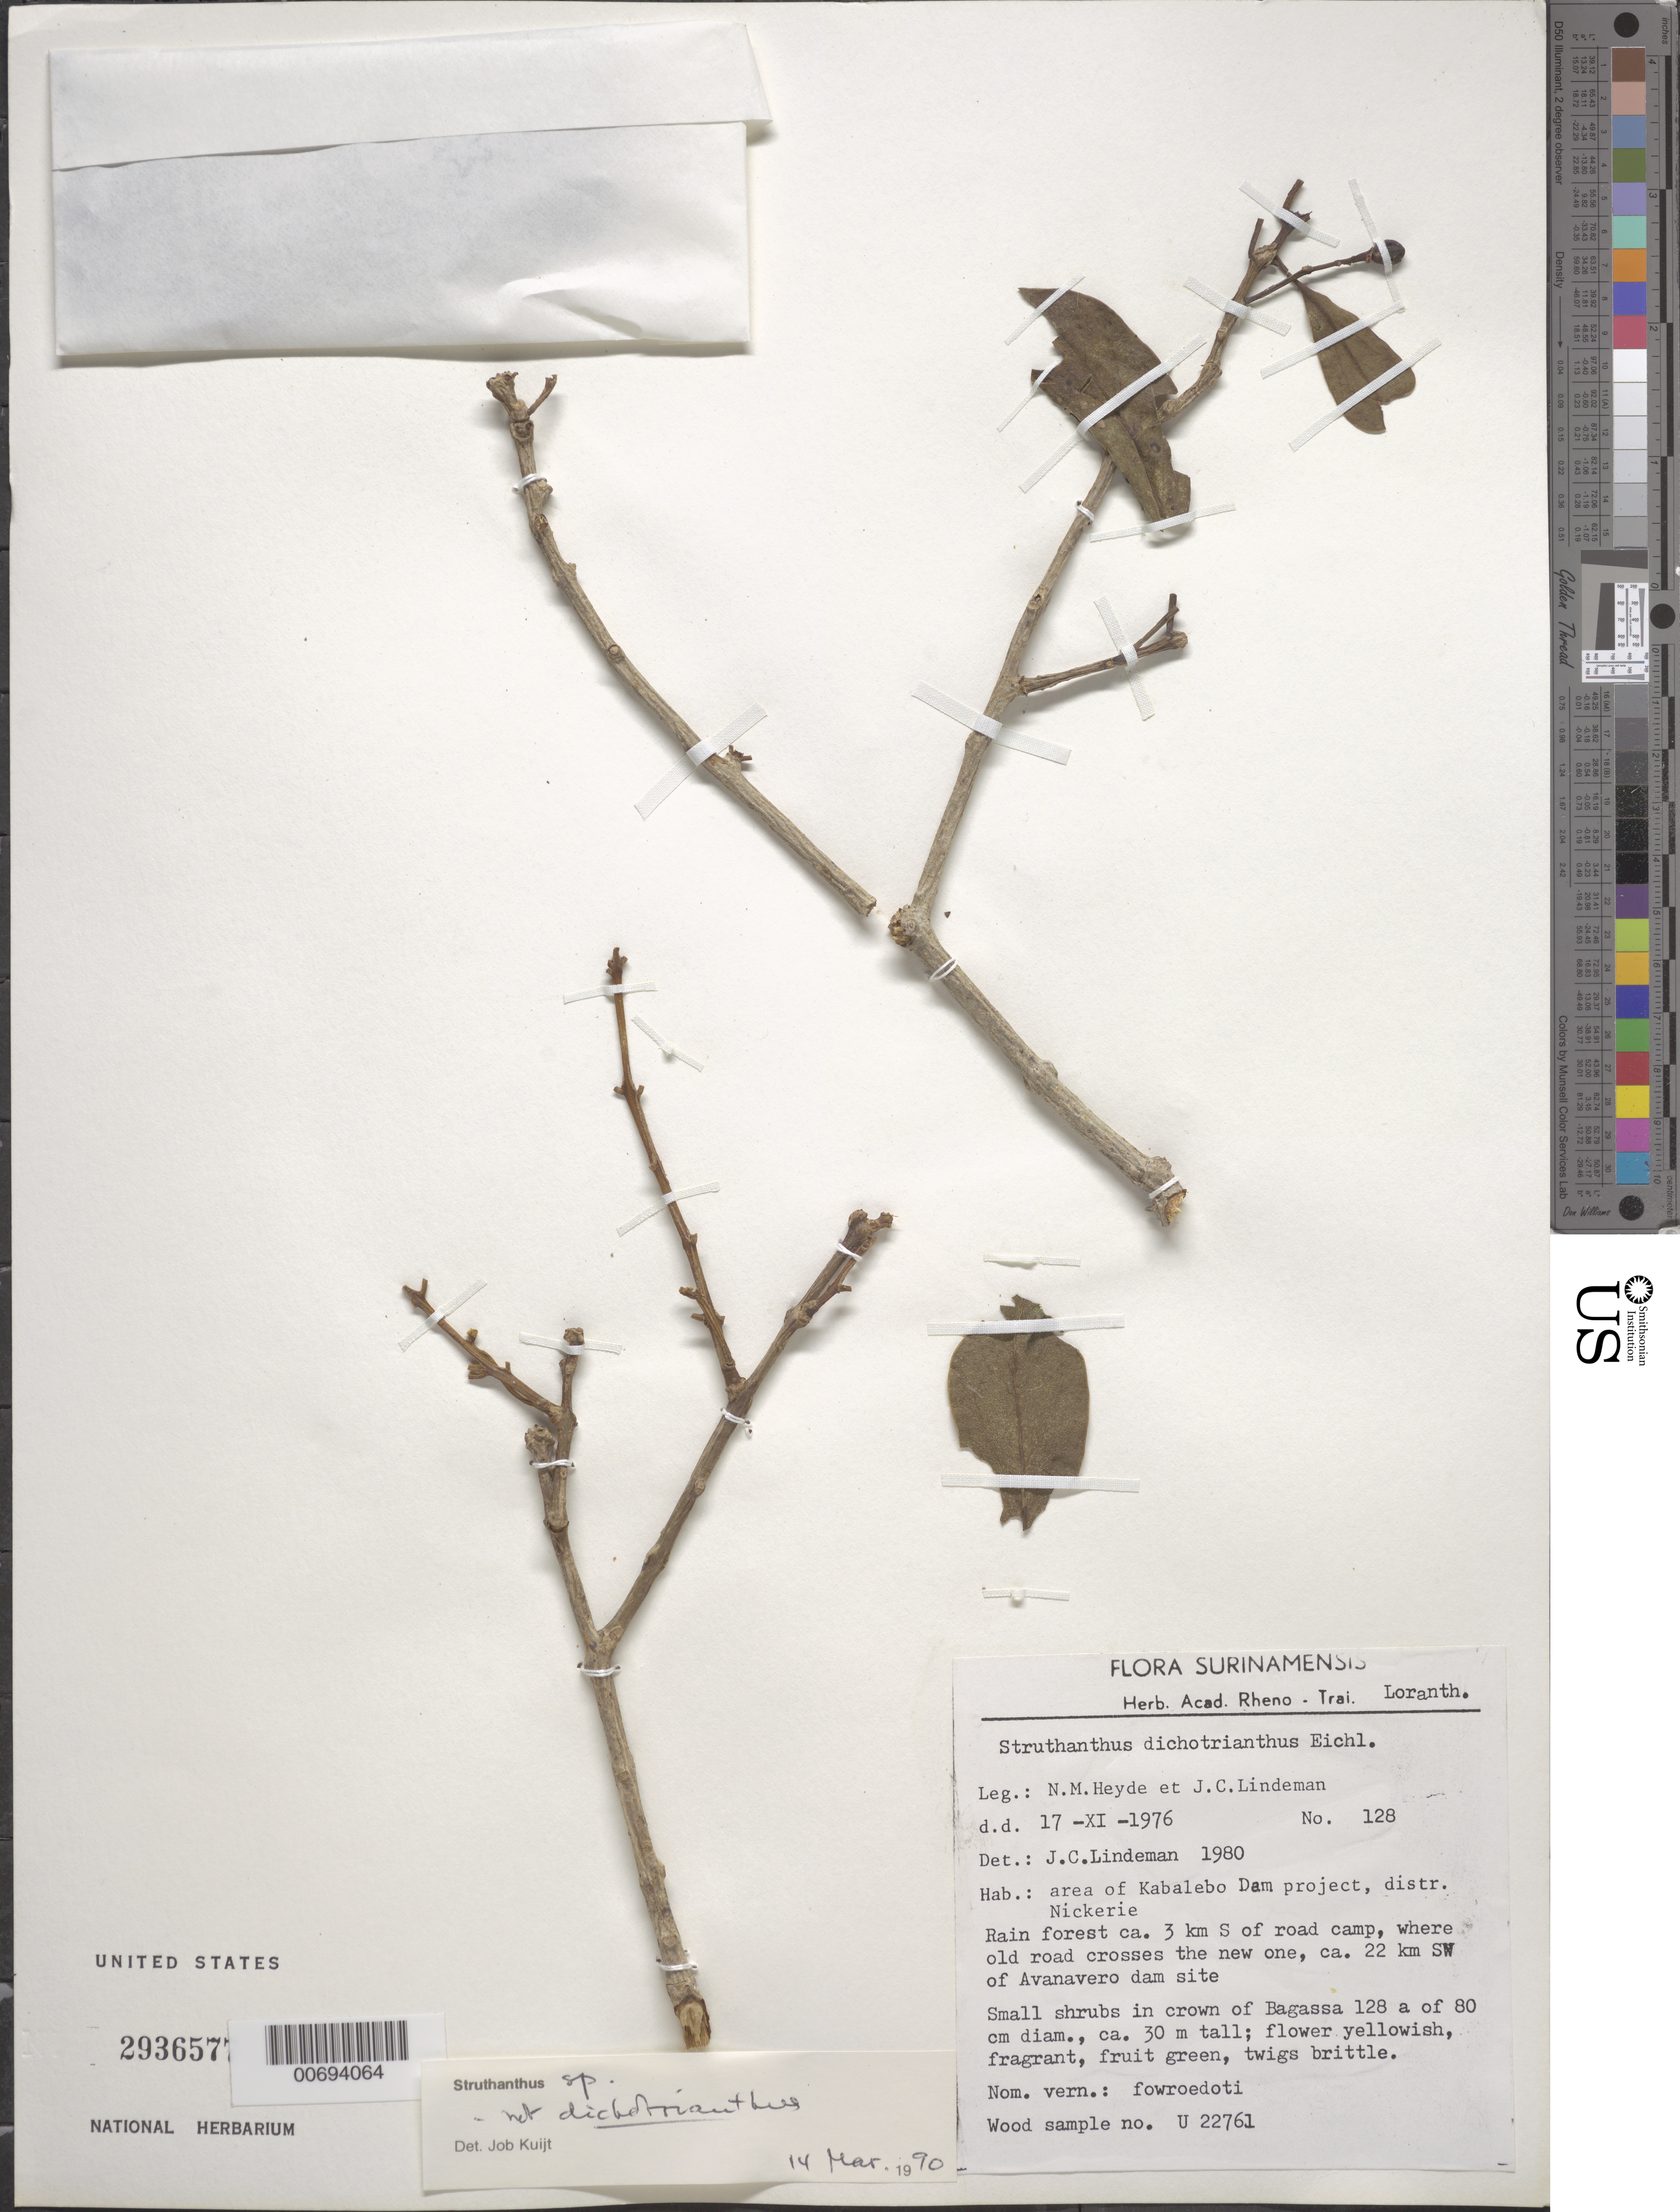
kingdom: Plantae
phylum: Tracheophyta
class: Magnoliopsida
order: Santalales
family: Loranthaceae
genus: Struthanthus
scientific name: Struthanthus sp.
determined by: Lindeman, J. C.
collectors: N. M. Heyde & J. C. Lindeman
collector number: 128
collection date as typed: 17-Nov-76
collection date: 1976-11-17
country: Suriname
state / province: Nickerie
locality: Kabalebo Dam project, 3 km S of camp, 22 km SW of Avanavero dam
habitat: Rain forest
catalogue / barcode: US 2936577